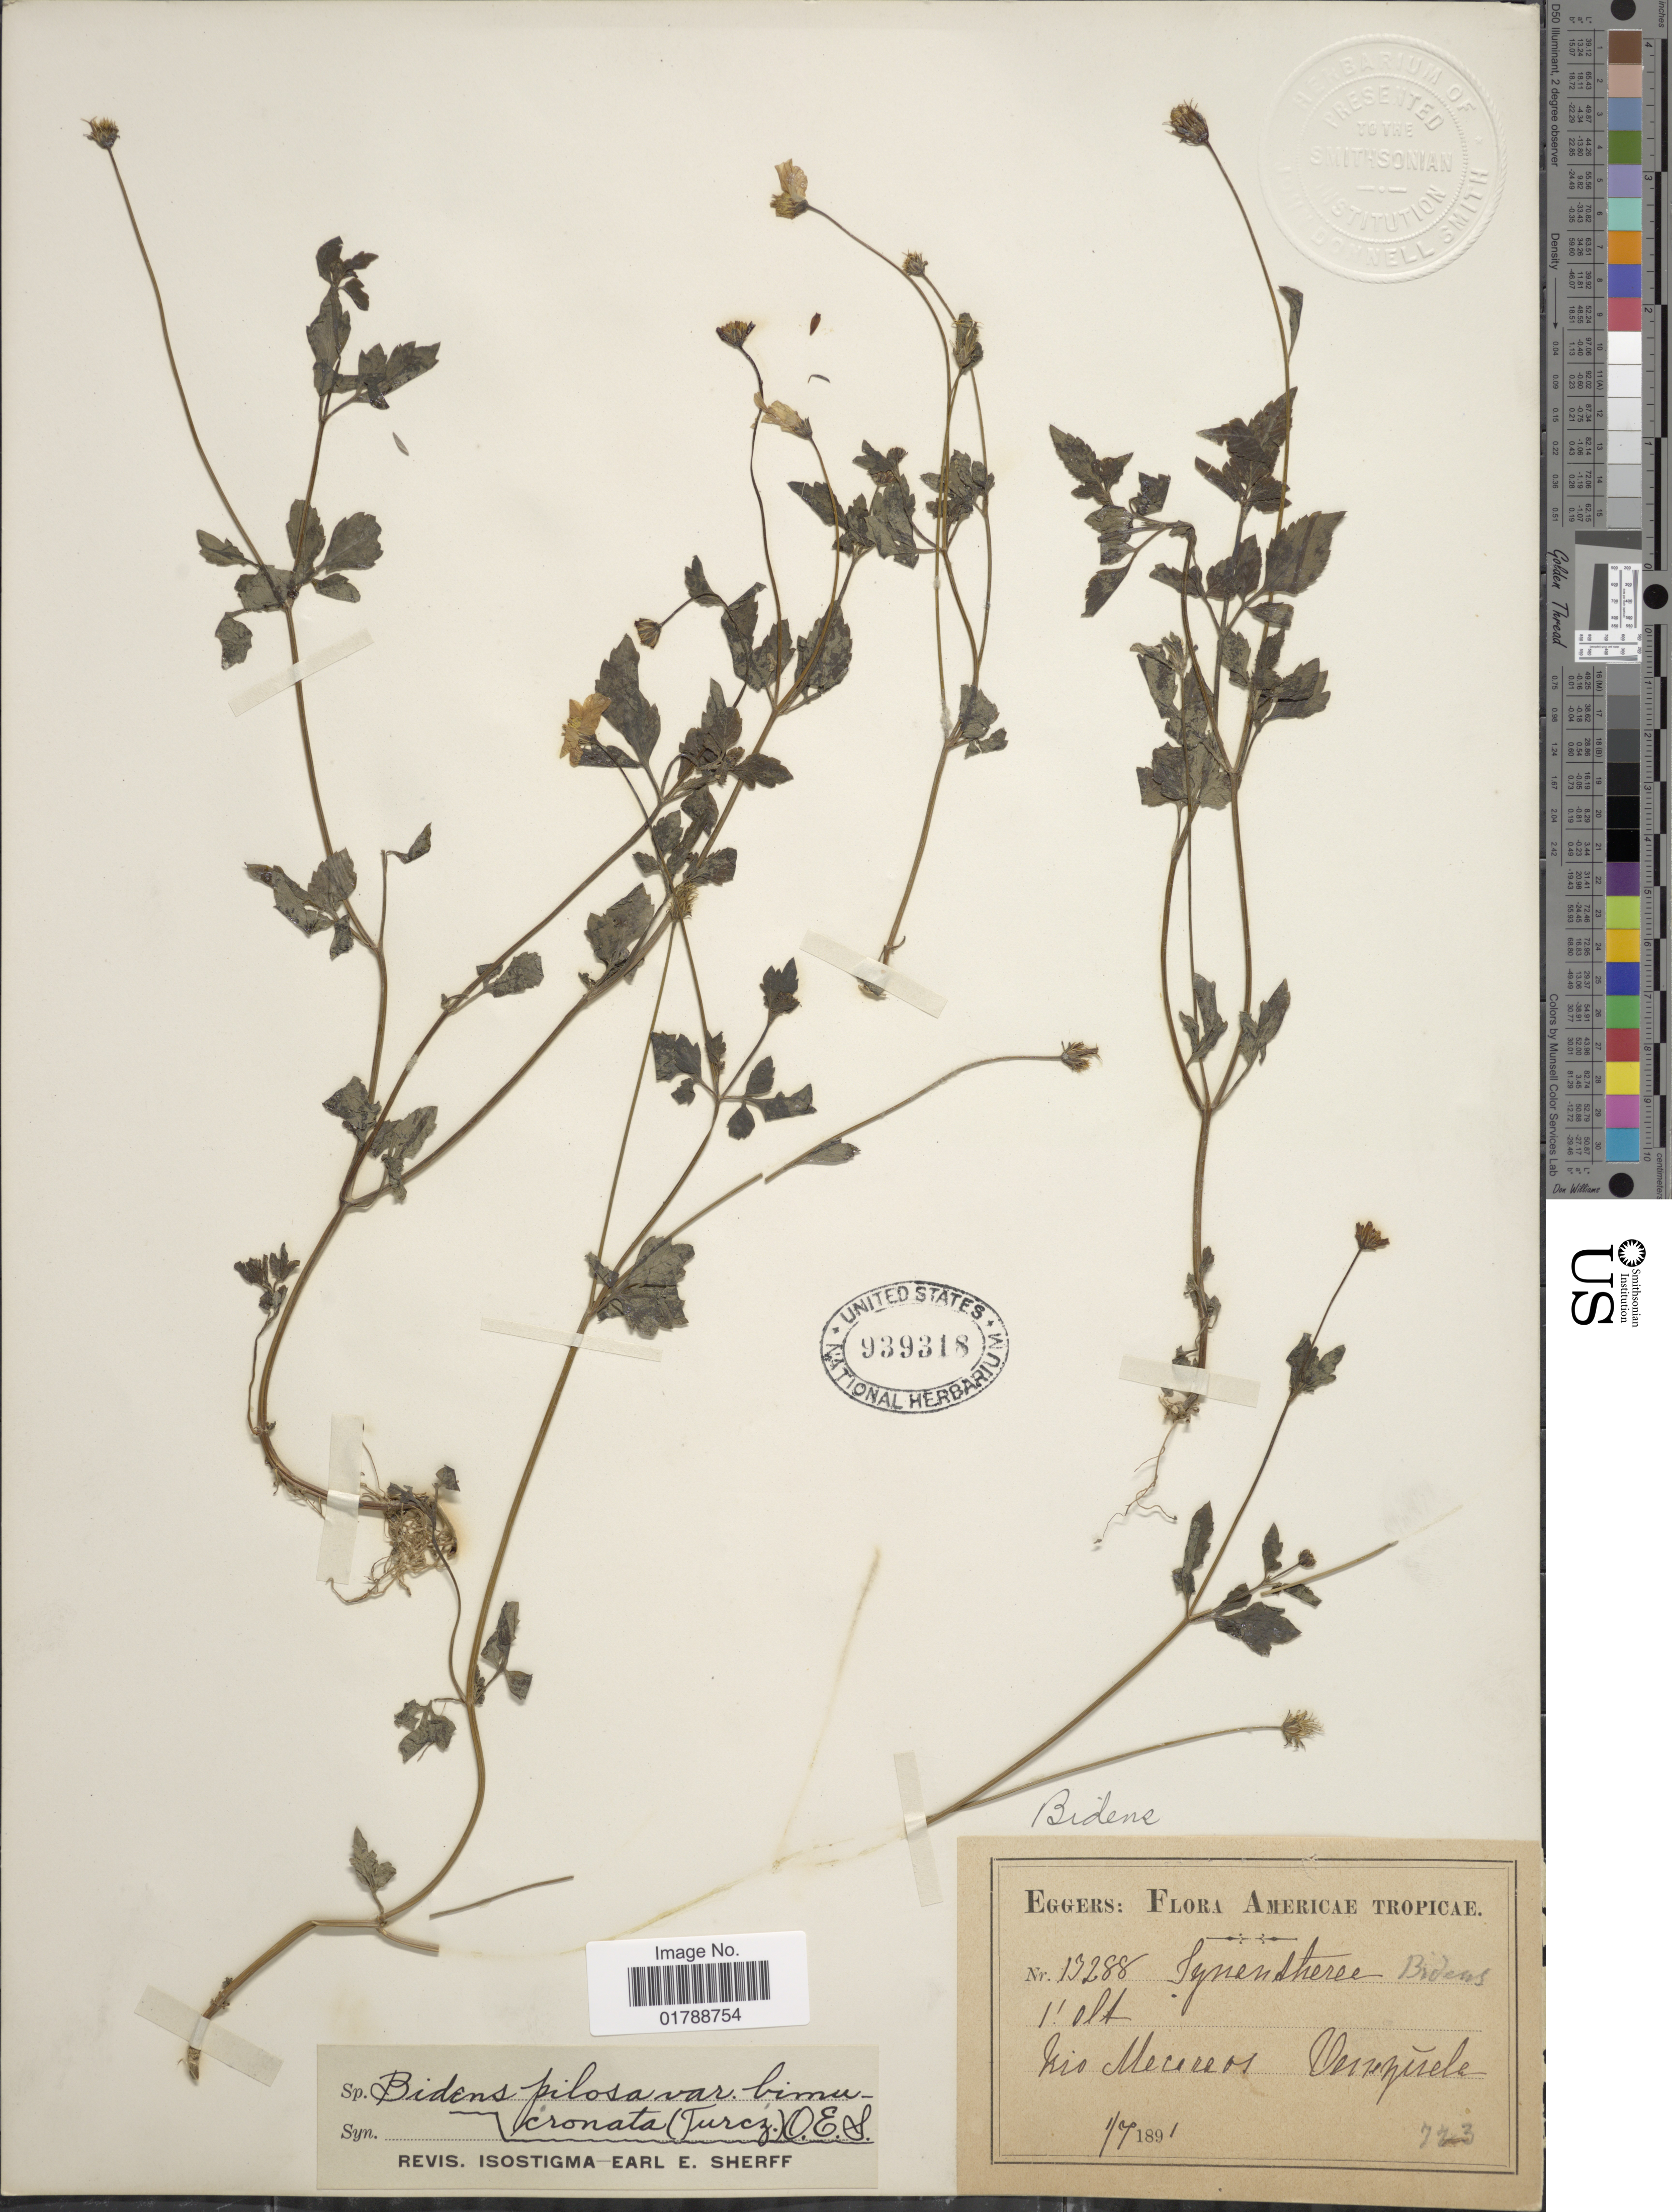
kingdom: Plantae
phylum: Tracheophyta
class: Magnoliopsida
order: Asterales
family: Asteraceae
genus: Bidens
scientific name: Bidens pilosa var. bimucronata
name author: (Turcz.) O.E. Schulz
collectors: -. Eggers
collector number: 13288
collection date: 1891-07-01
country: Venezuela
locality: Rio Macarao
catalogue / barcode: US 939318